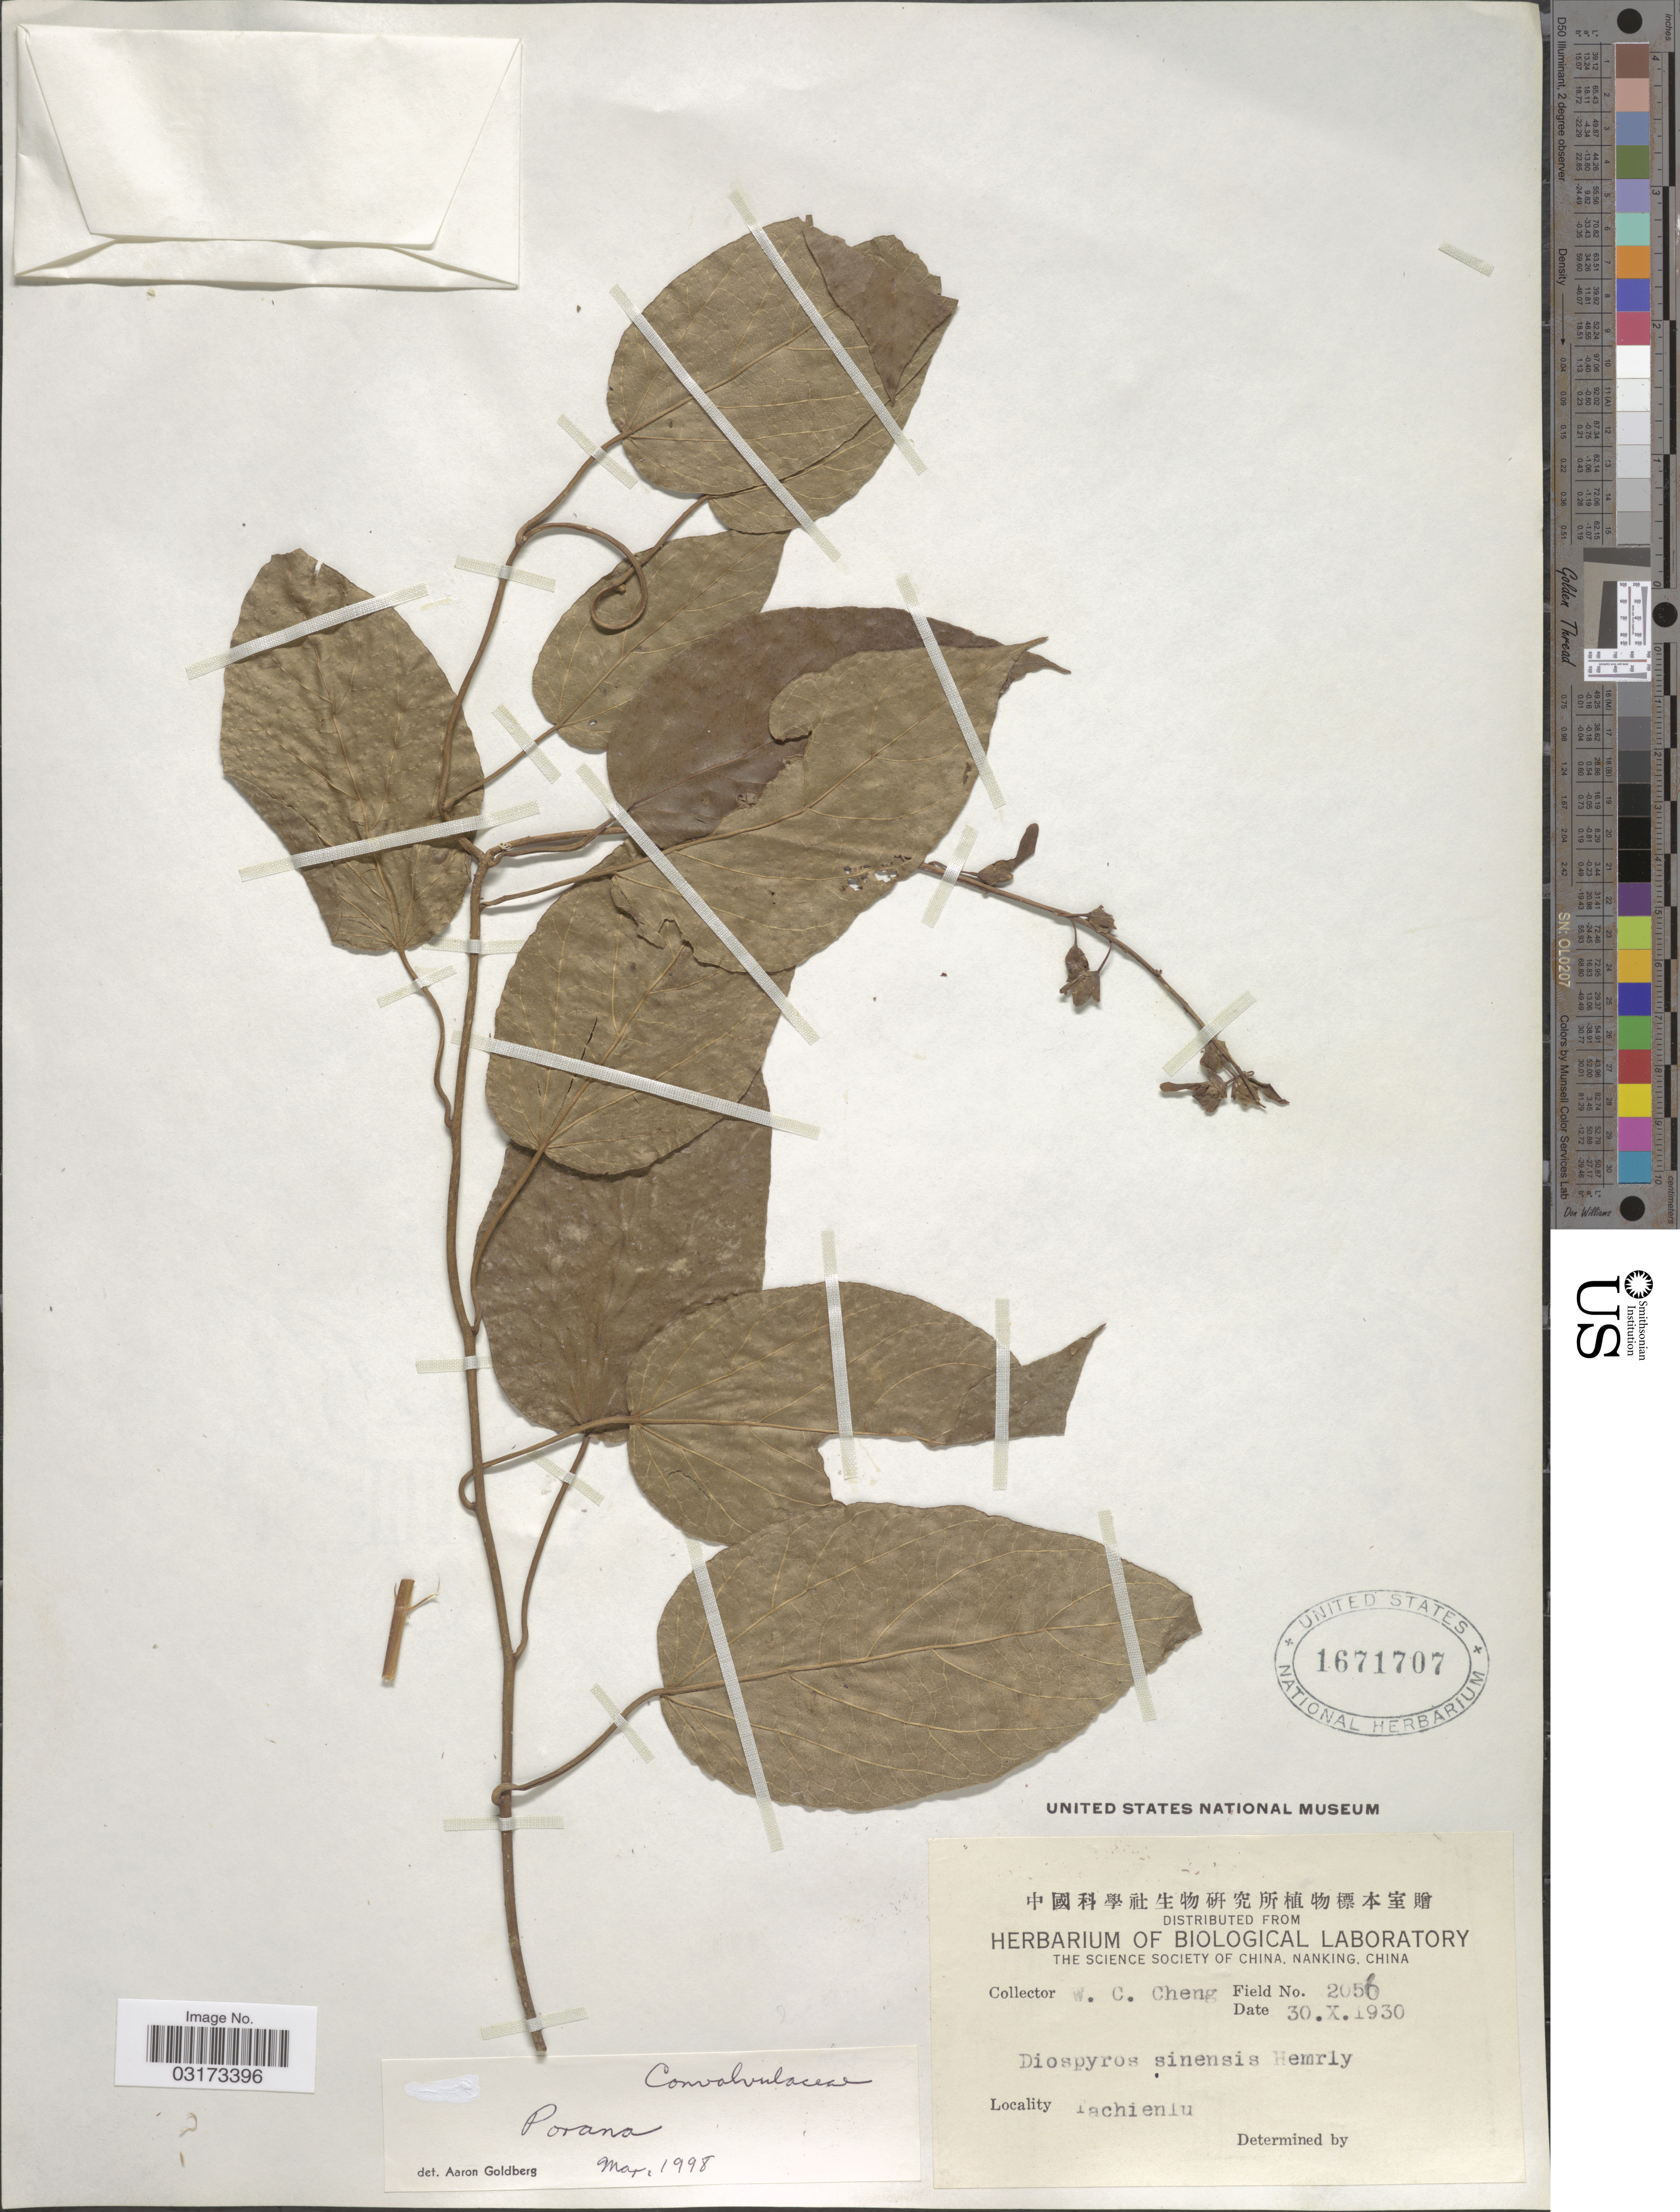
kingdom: Plantae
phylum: Tracheophyta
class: Magnoliopsida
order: Solanales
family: Convolvulaceae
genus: Porana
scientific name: Porana sp.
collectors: W. C. Cheng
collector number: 2056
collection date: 1930-10-30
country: China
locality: Tachienlu.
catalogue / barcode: US 1671707